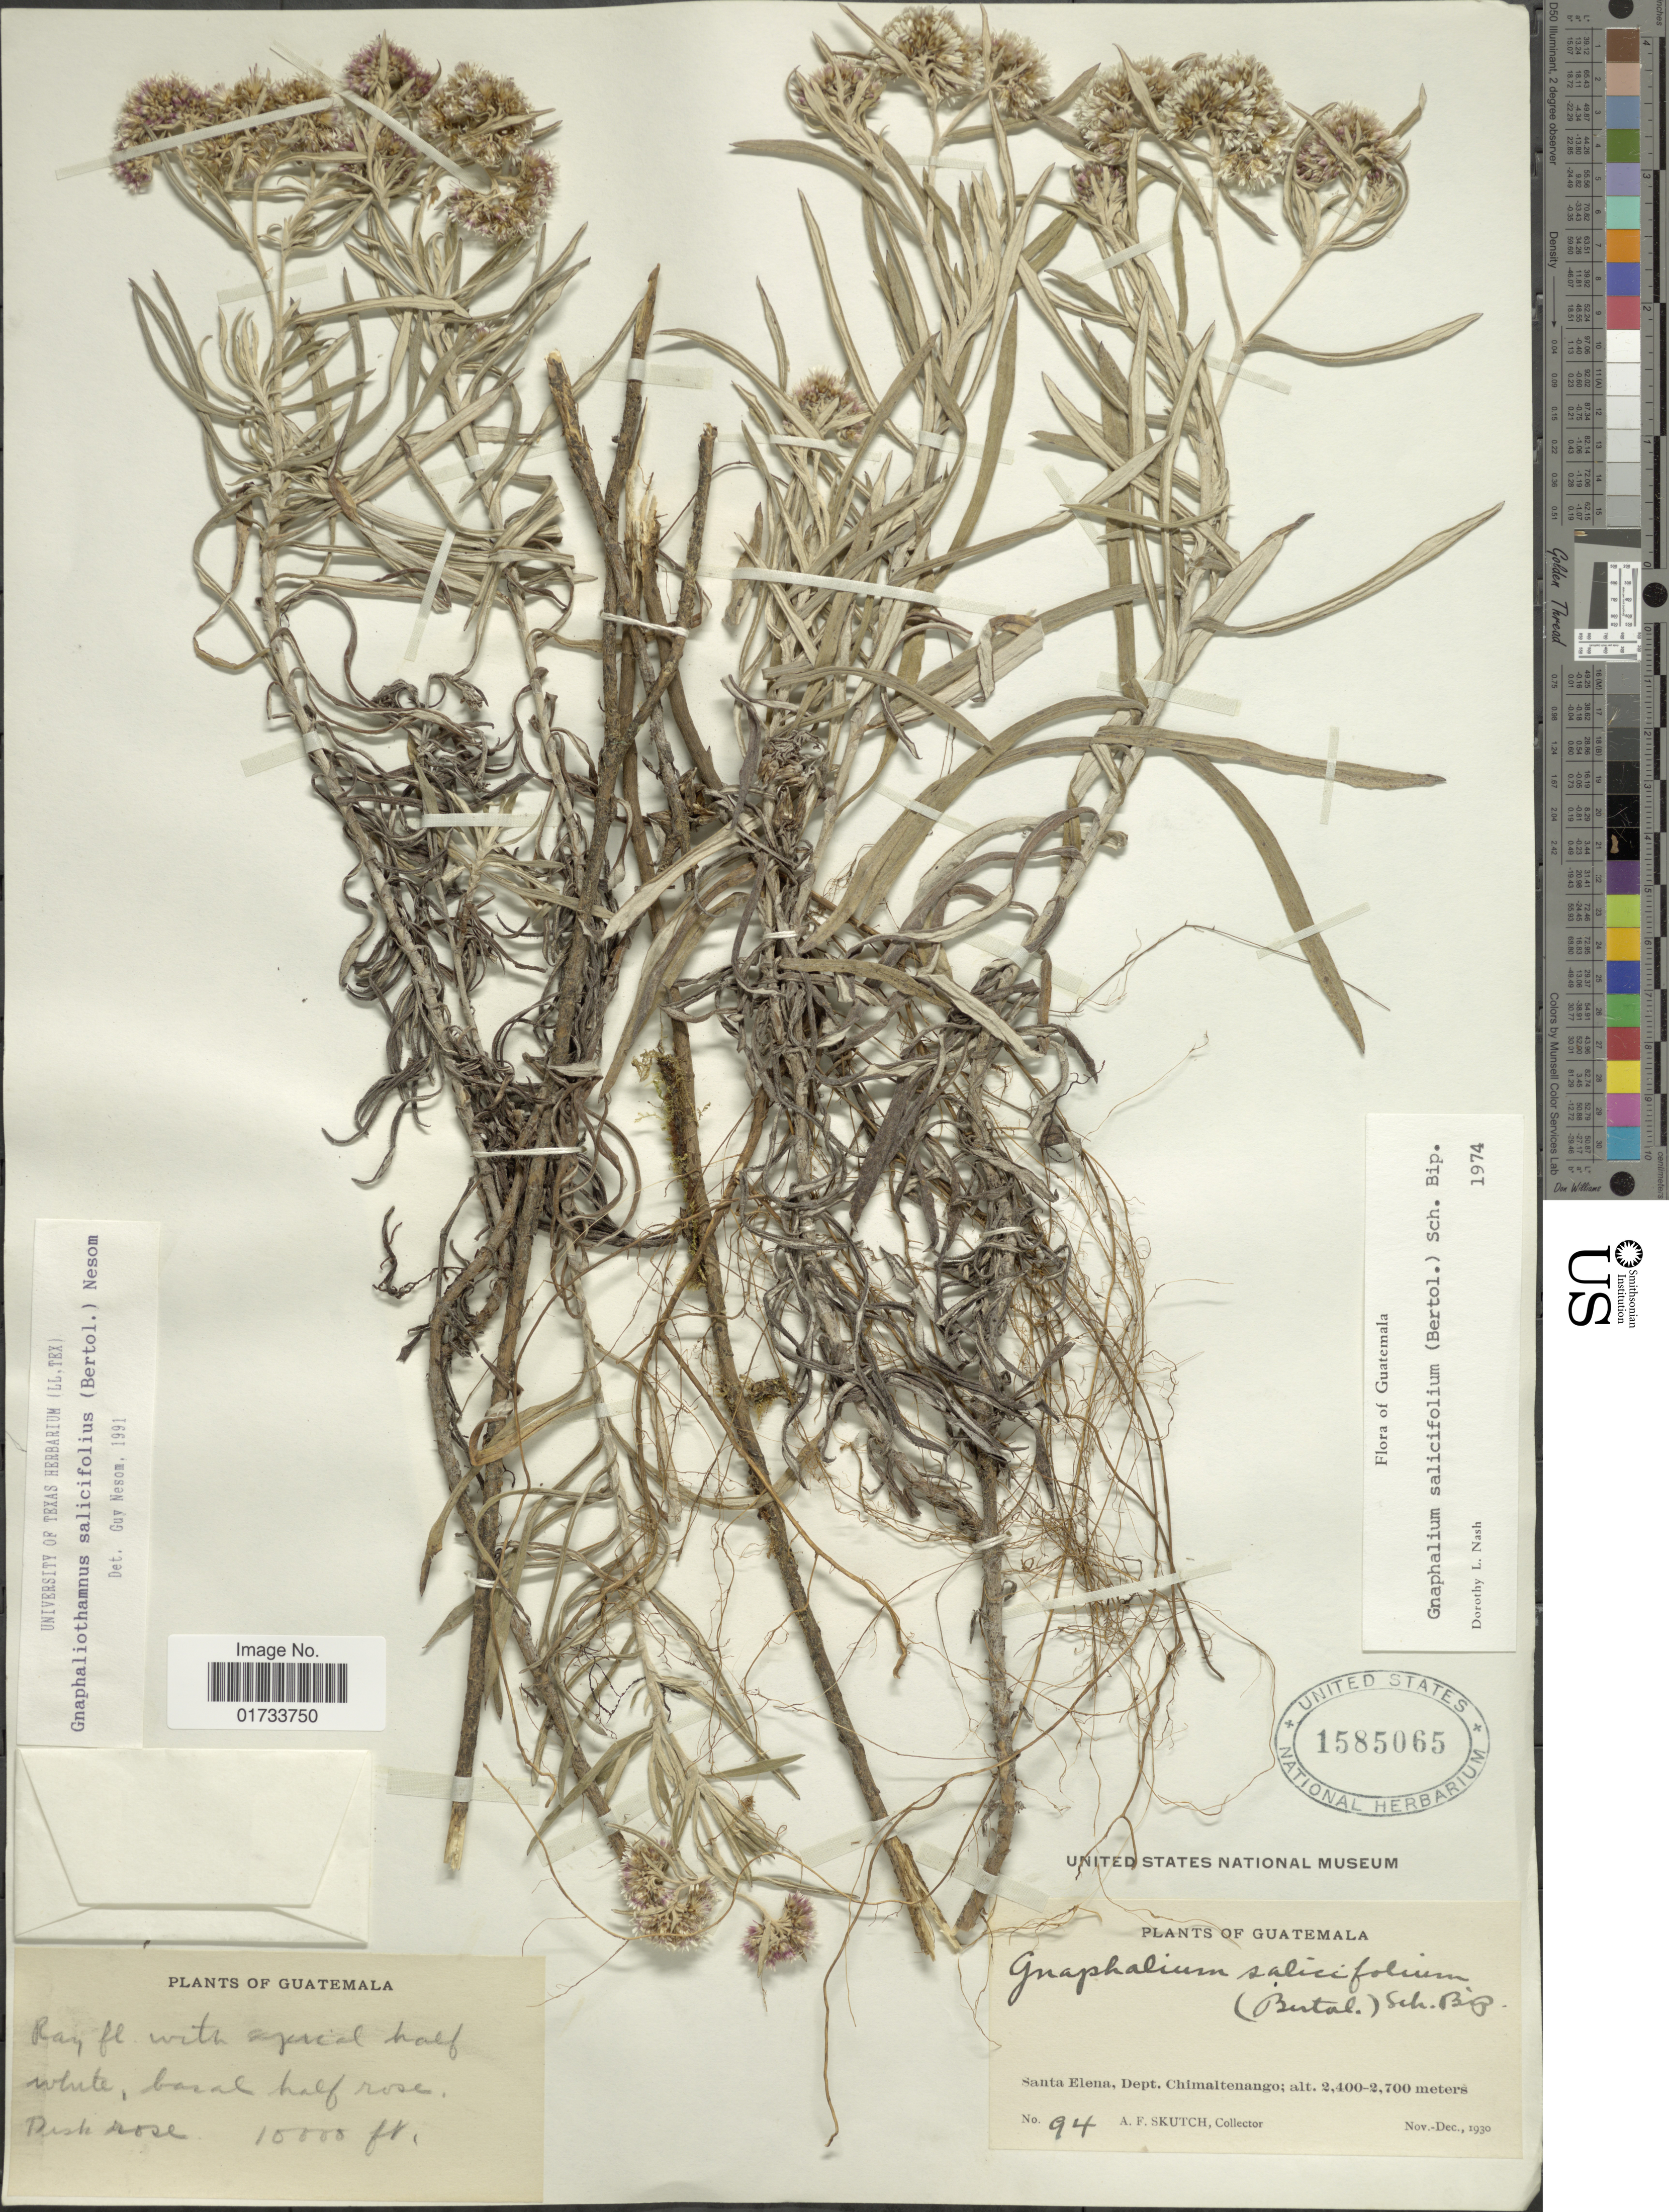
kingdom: Plantae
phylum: Tracheophyta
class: Magnoliopsida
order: Asterales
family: Asteraceae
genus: Chionolaena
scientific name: Chionolaena salicifolia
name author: (Bertol.) G.L. Nesom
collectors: A. F. Skutch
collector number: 94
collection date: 1930-11/1930-12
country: Guatemala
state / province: Chimaltenango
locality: Santa Elena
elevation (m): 2400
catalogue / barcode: US 1585065